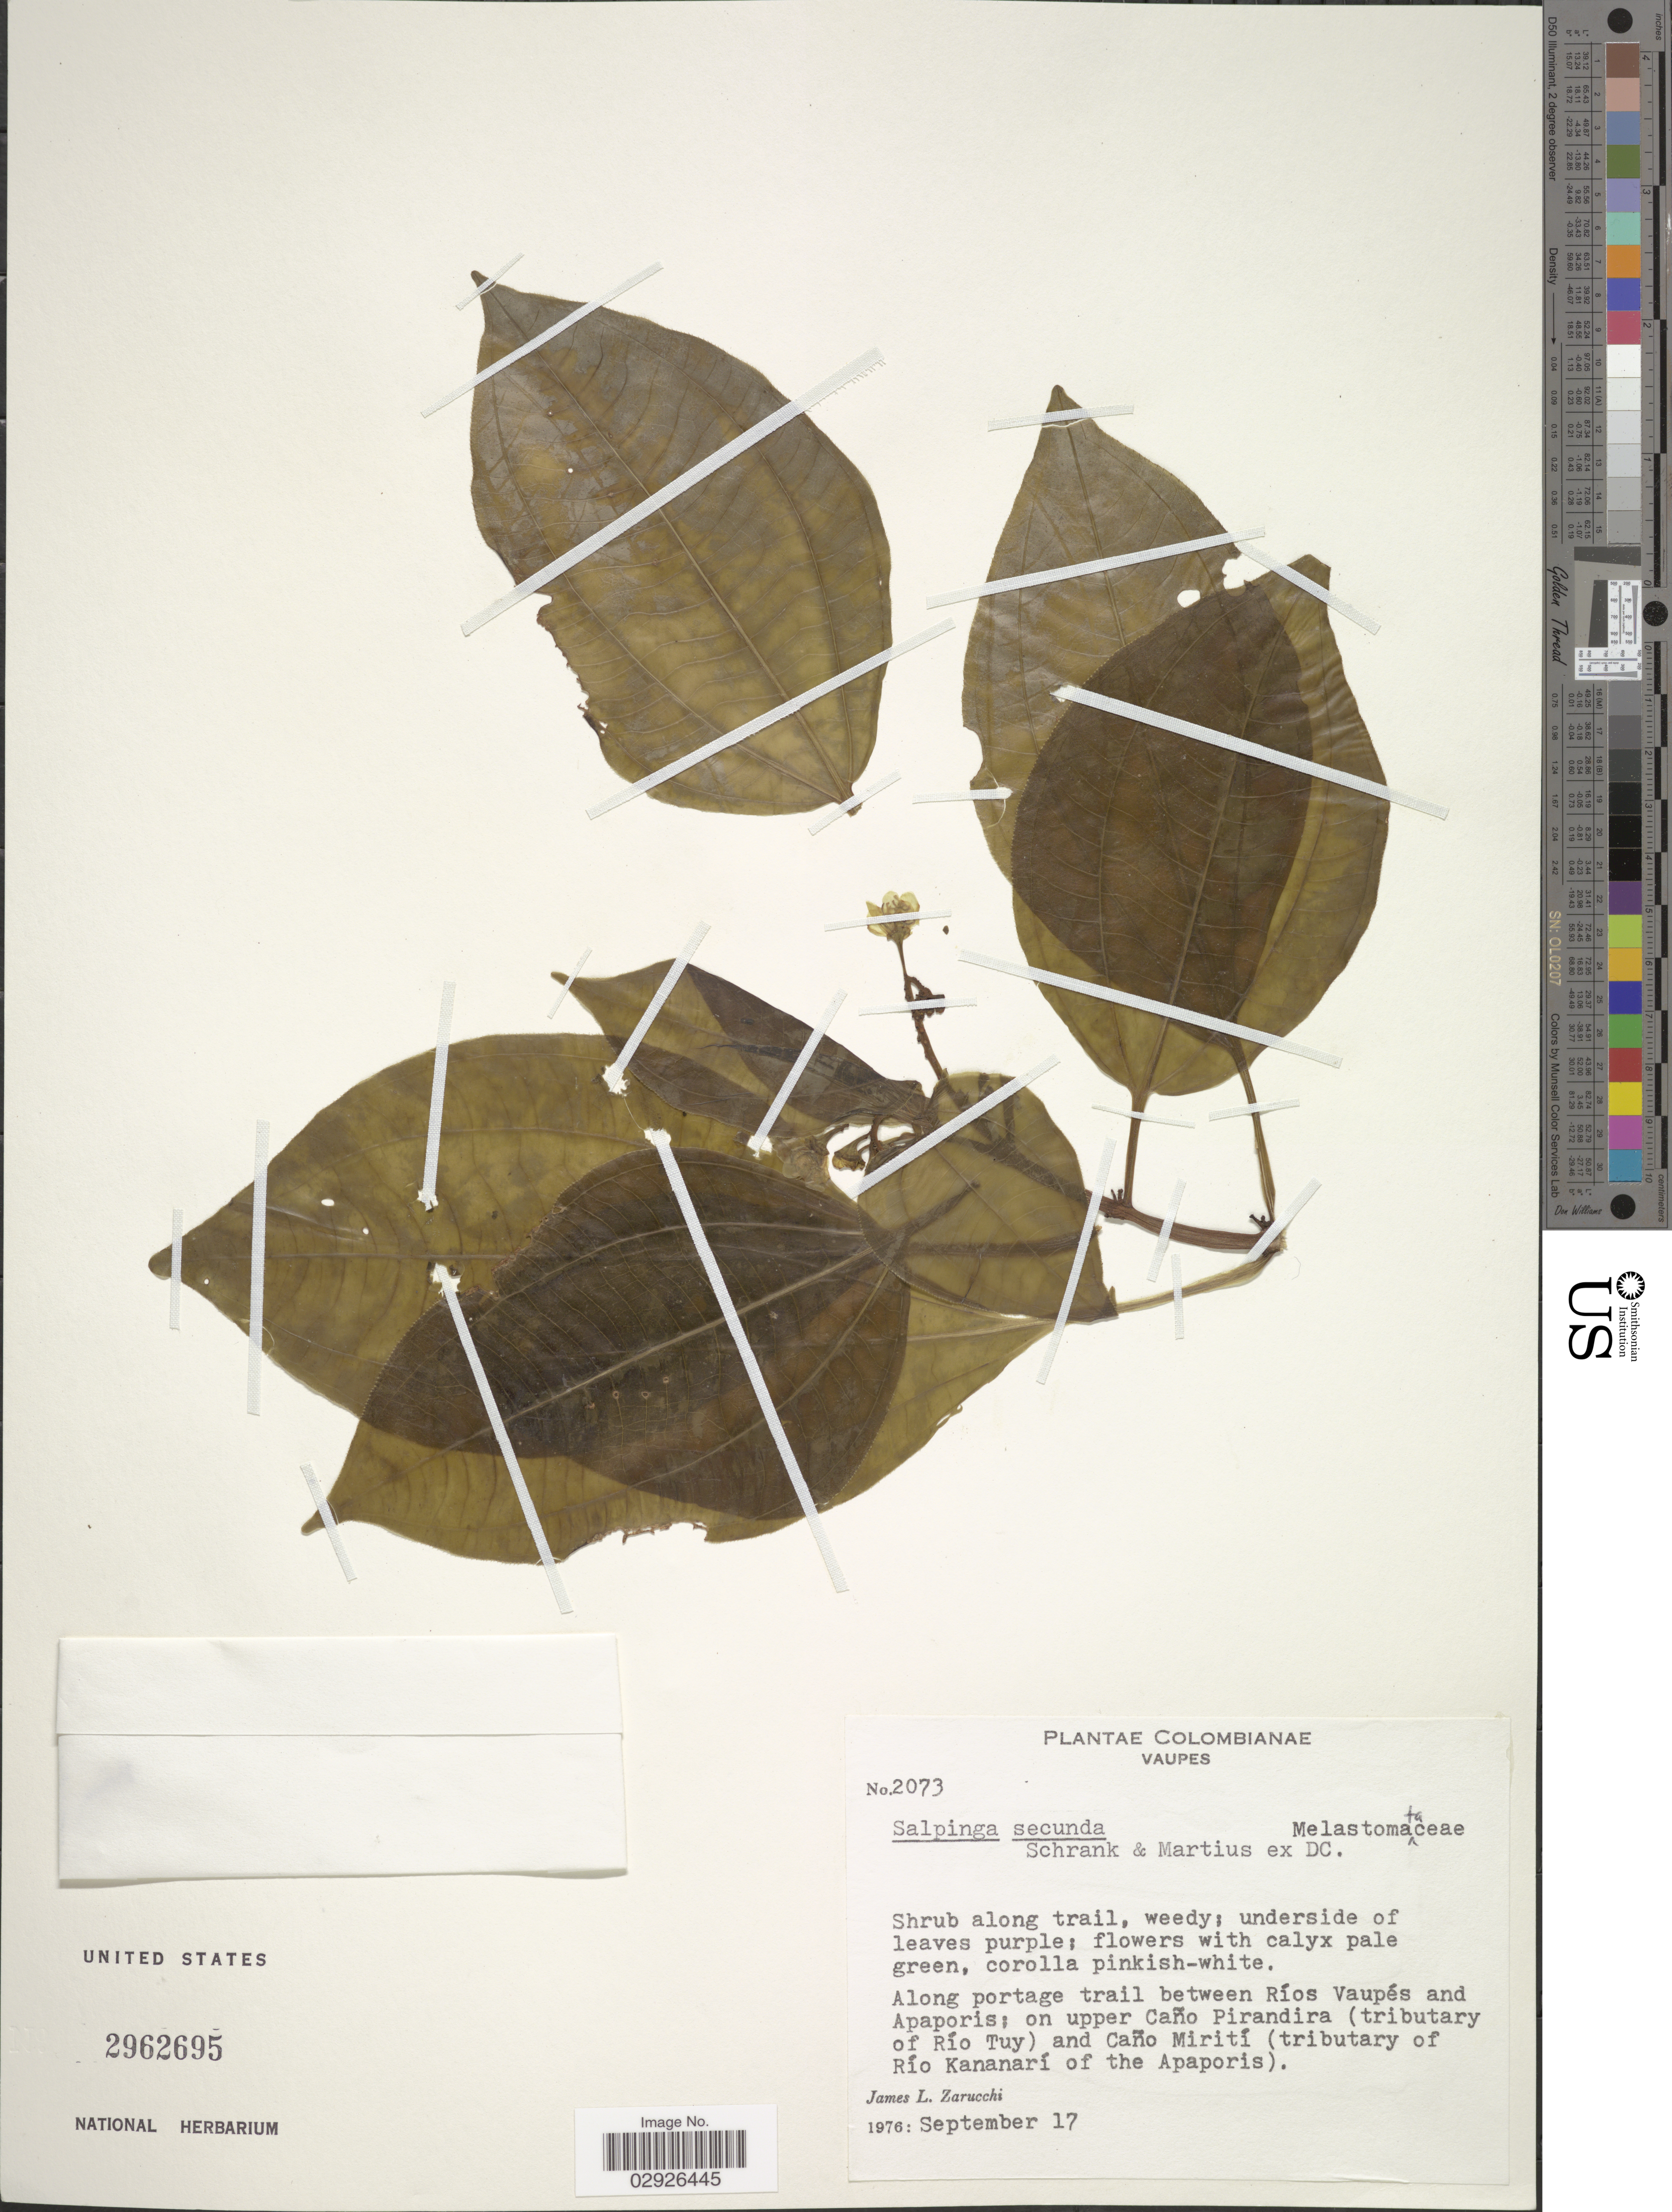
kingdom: Plantae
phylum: Tracheophyta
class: Magnoliopsida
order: Myrtales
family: Melastomataceae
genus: Salpinga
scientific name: Salpinga secunda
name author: Schrank & Mart. ex DC.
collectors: J. L. Zarucchi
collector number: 2073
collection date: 1976-09-17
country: Colombia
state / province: Vaupés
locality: Along portage trail between Ríos Vaupés and Apaporis; on upper Caño Pirandira (tributary of Río Tuy) and Caño Mirití (tributary of Río Kananarí of the Apaporis).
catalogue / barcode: US 2962695